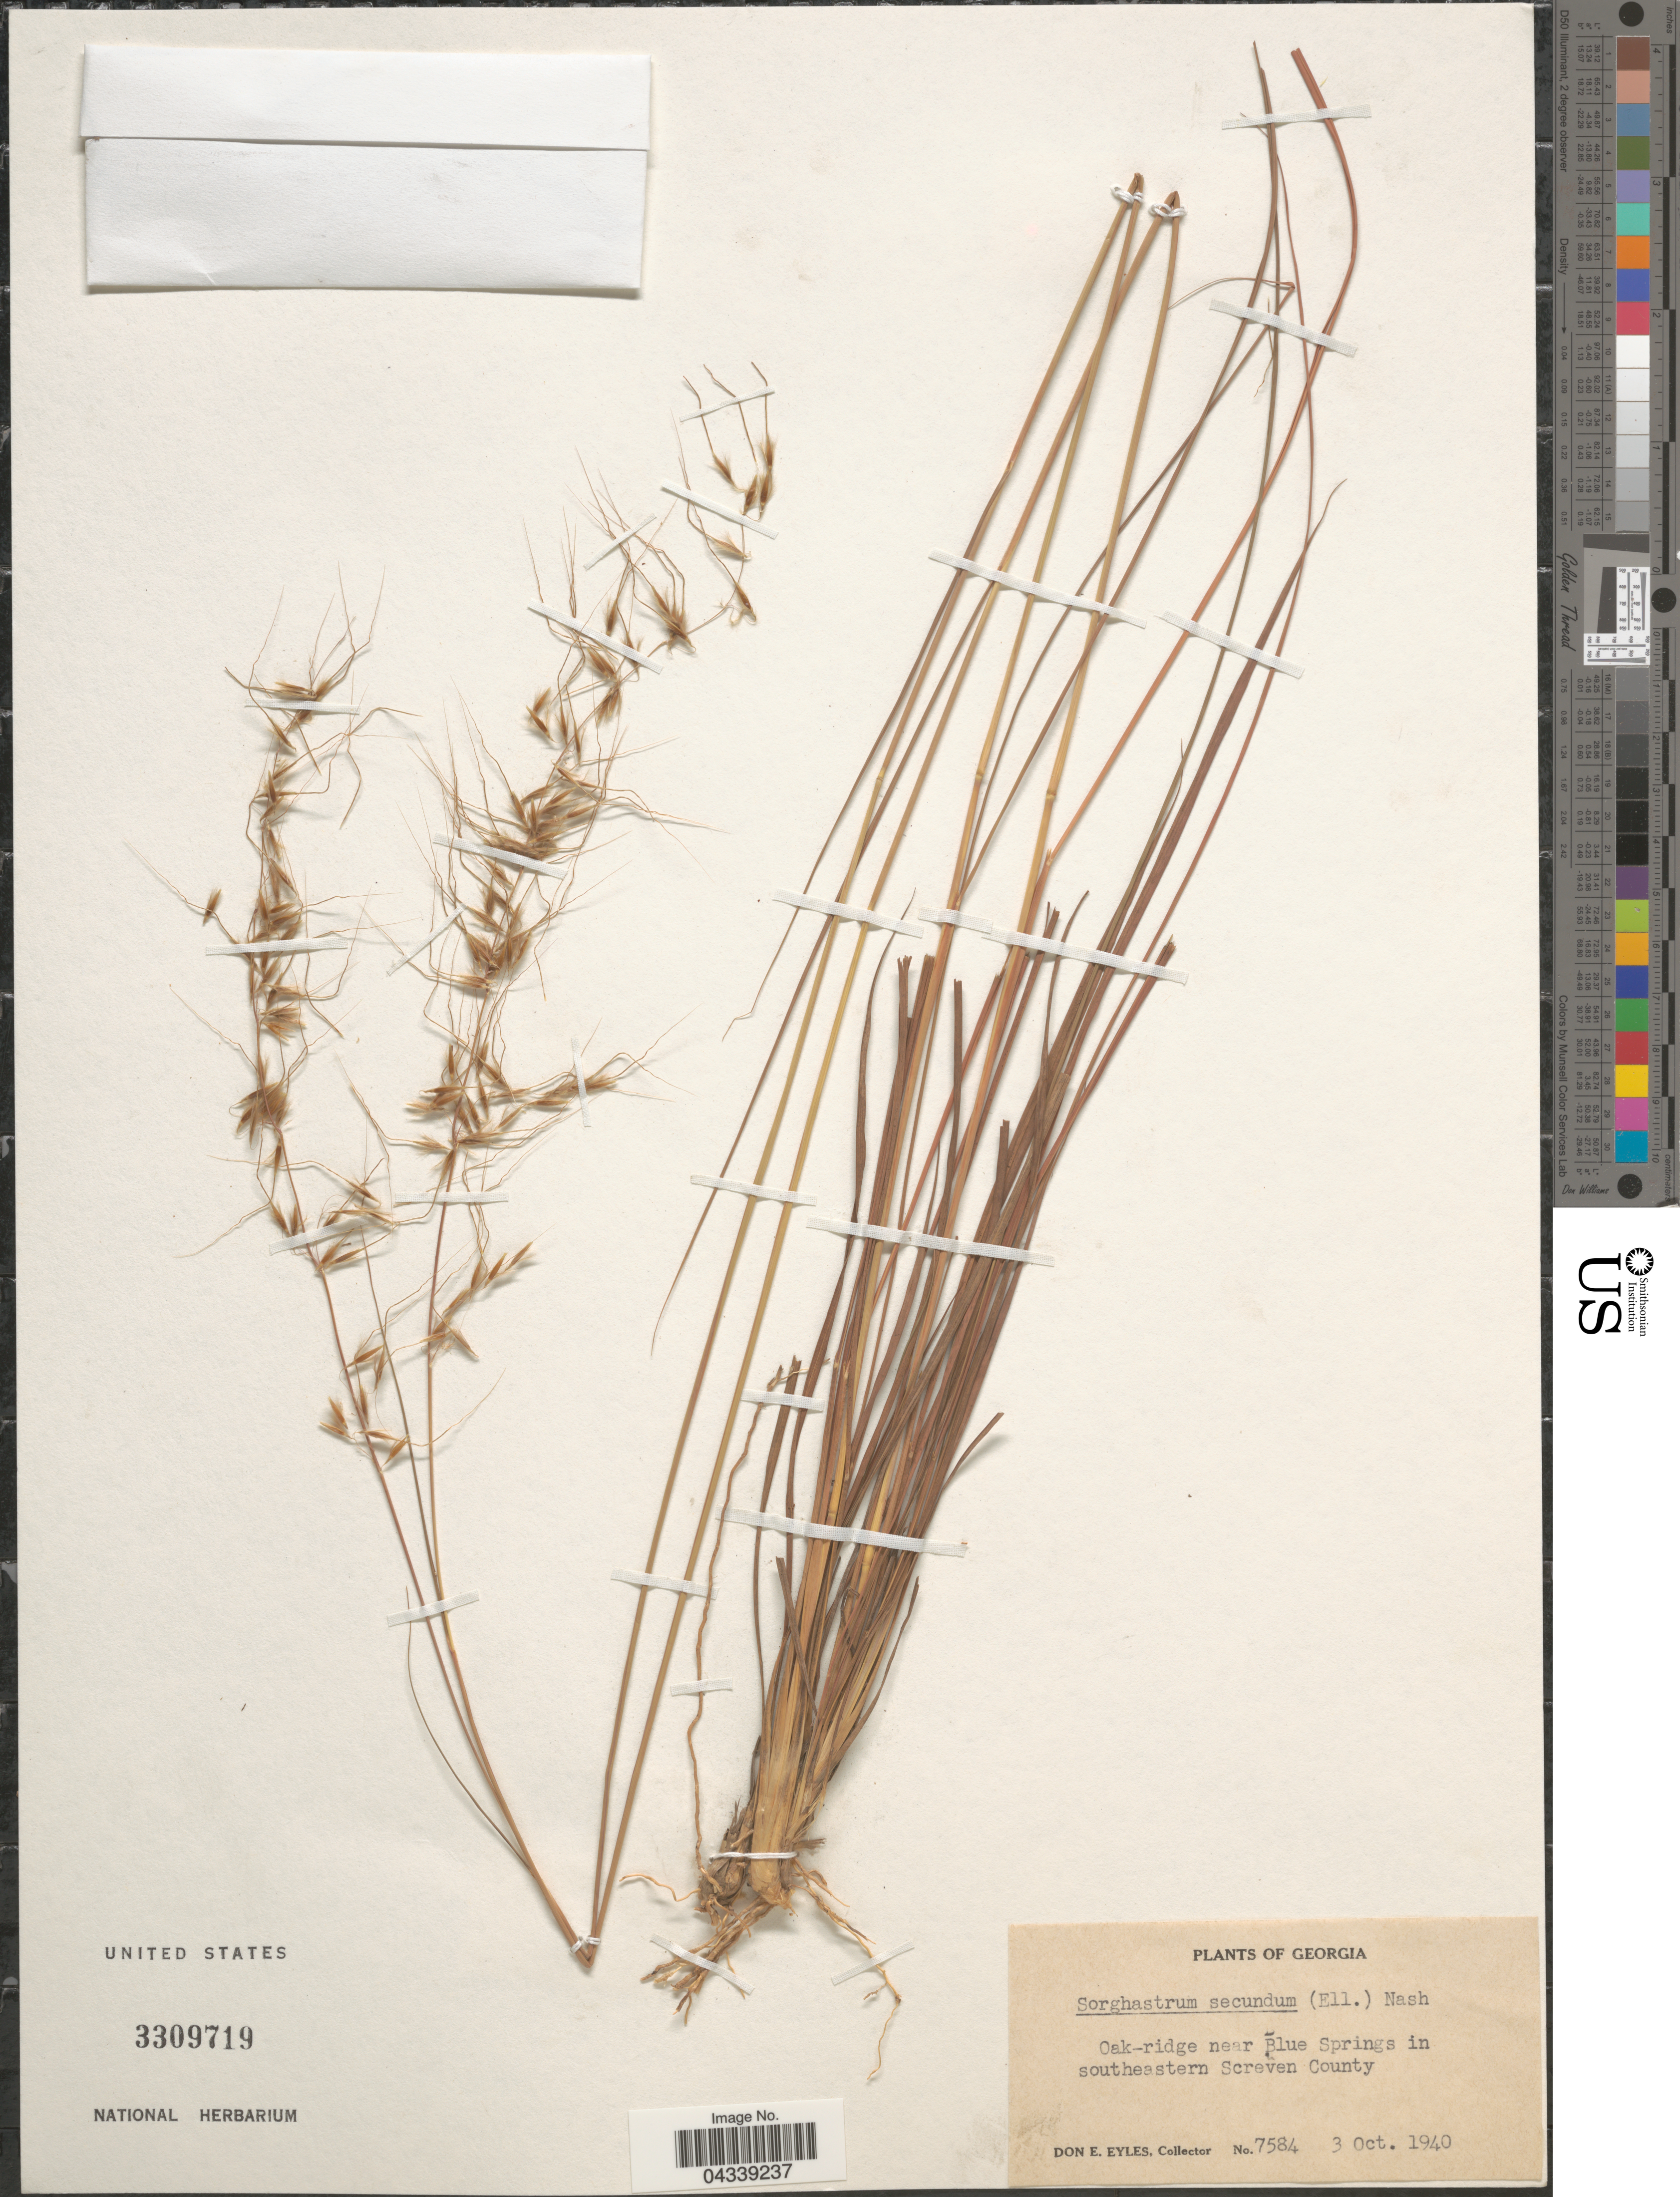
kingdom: Plantae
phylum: Tracheophyta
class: Liliopsida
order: Poales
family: Poaceae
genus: Sorghastrum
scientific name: Sorghastrum secundum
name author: (Elliott) Nash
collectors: D. Eyles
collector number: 7584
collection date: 1940-10-03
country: United States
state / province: Georgia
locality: Oak-ridge near Blue Springs in southeastern Screven County.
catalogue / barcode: US 3309719